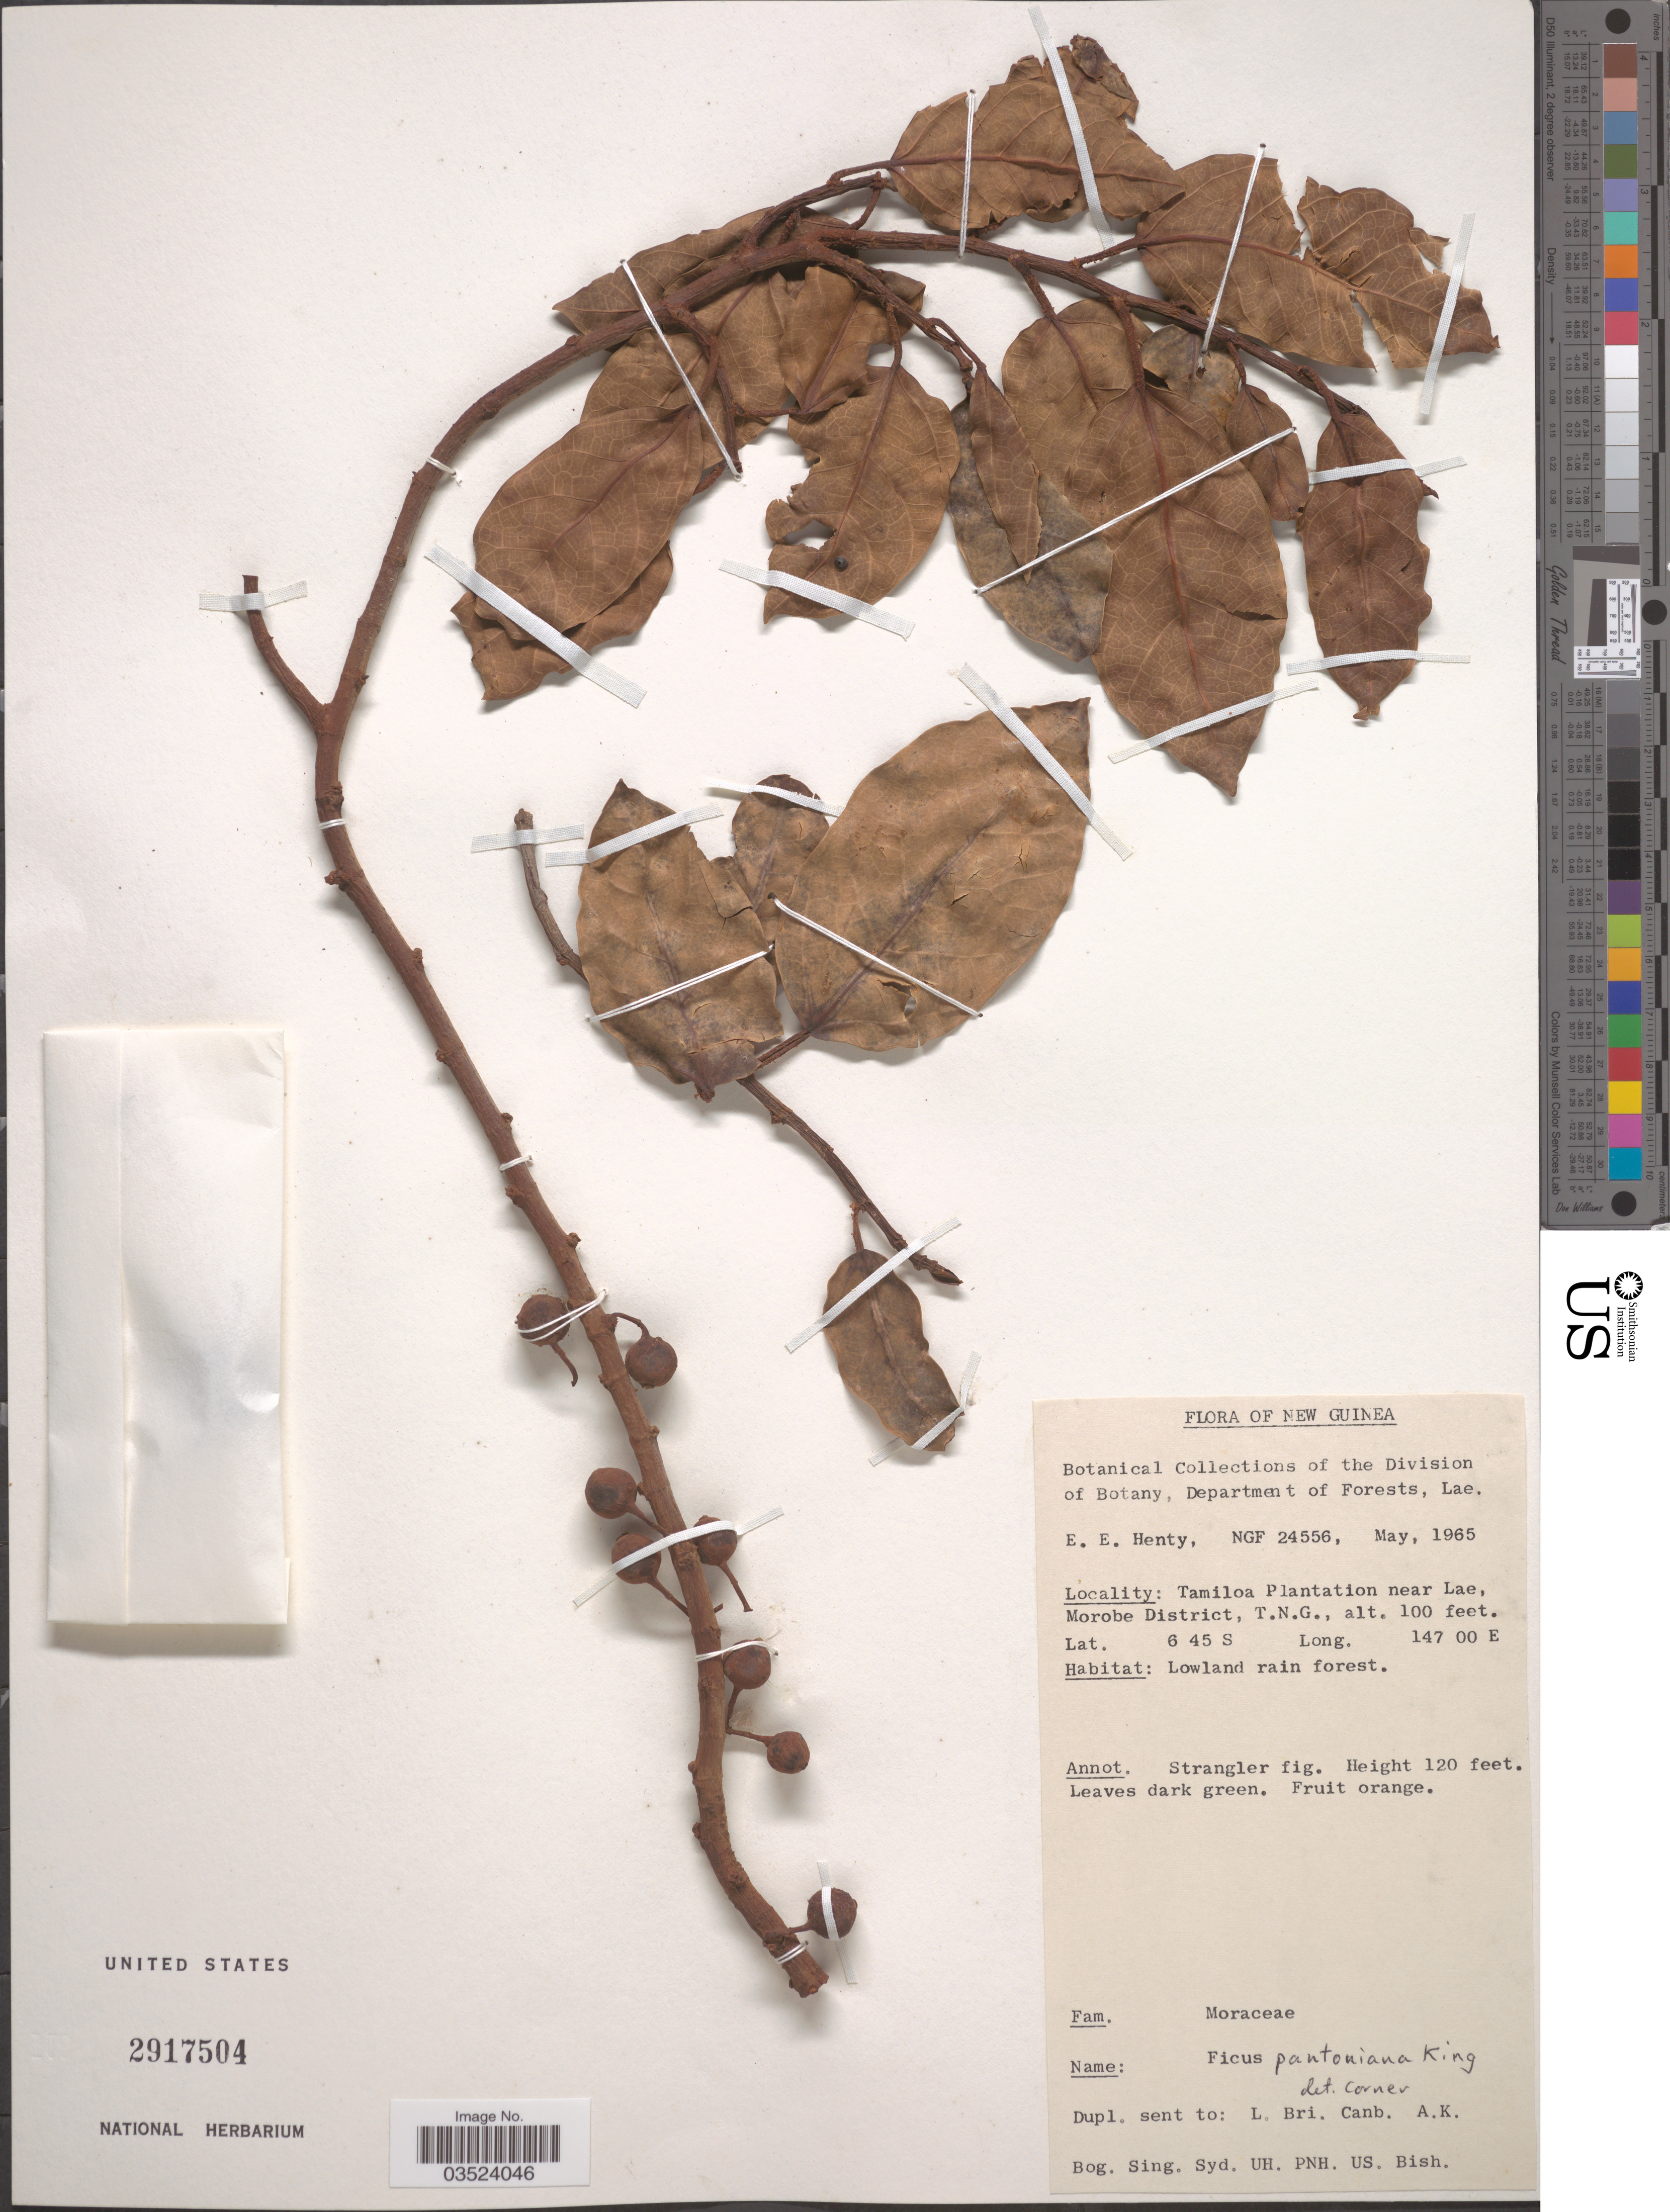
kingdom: Plantae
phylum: Tracheophyta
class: Magnoliopsida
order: Rosales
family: Moraceae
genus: Ficus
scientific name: Ficus pantoniana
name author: King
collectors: E. Henty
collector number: NGF24556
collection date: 1965-05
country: Papua New Guinea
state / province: Morobe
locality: New Guinea. Tamiloa Plantation near Lae, Morobe District, T.N.G.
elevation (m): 30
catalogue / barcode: US 2917504